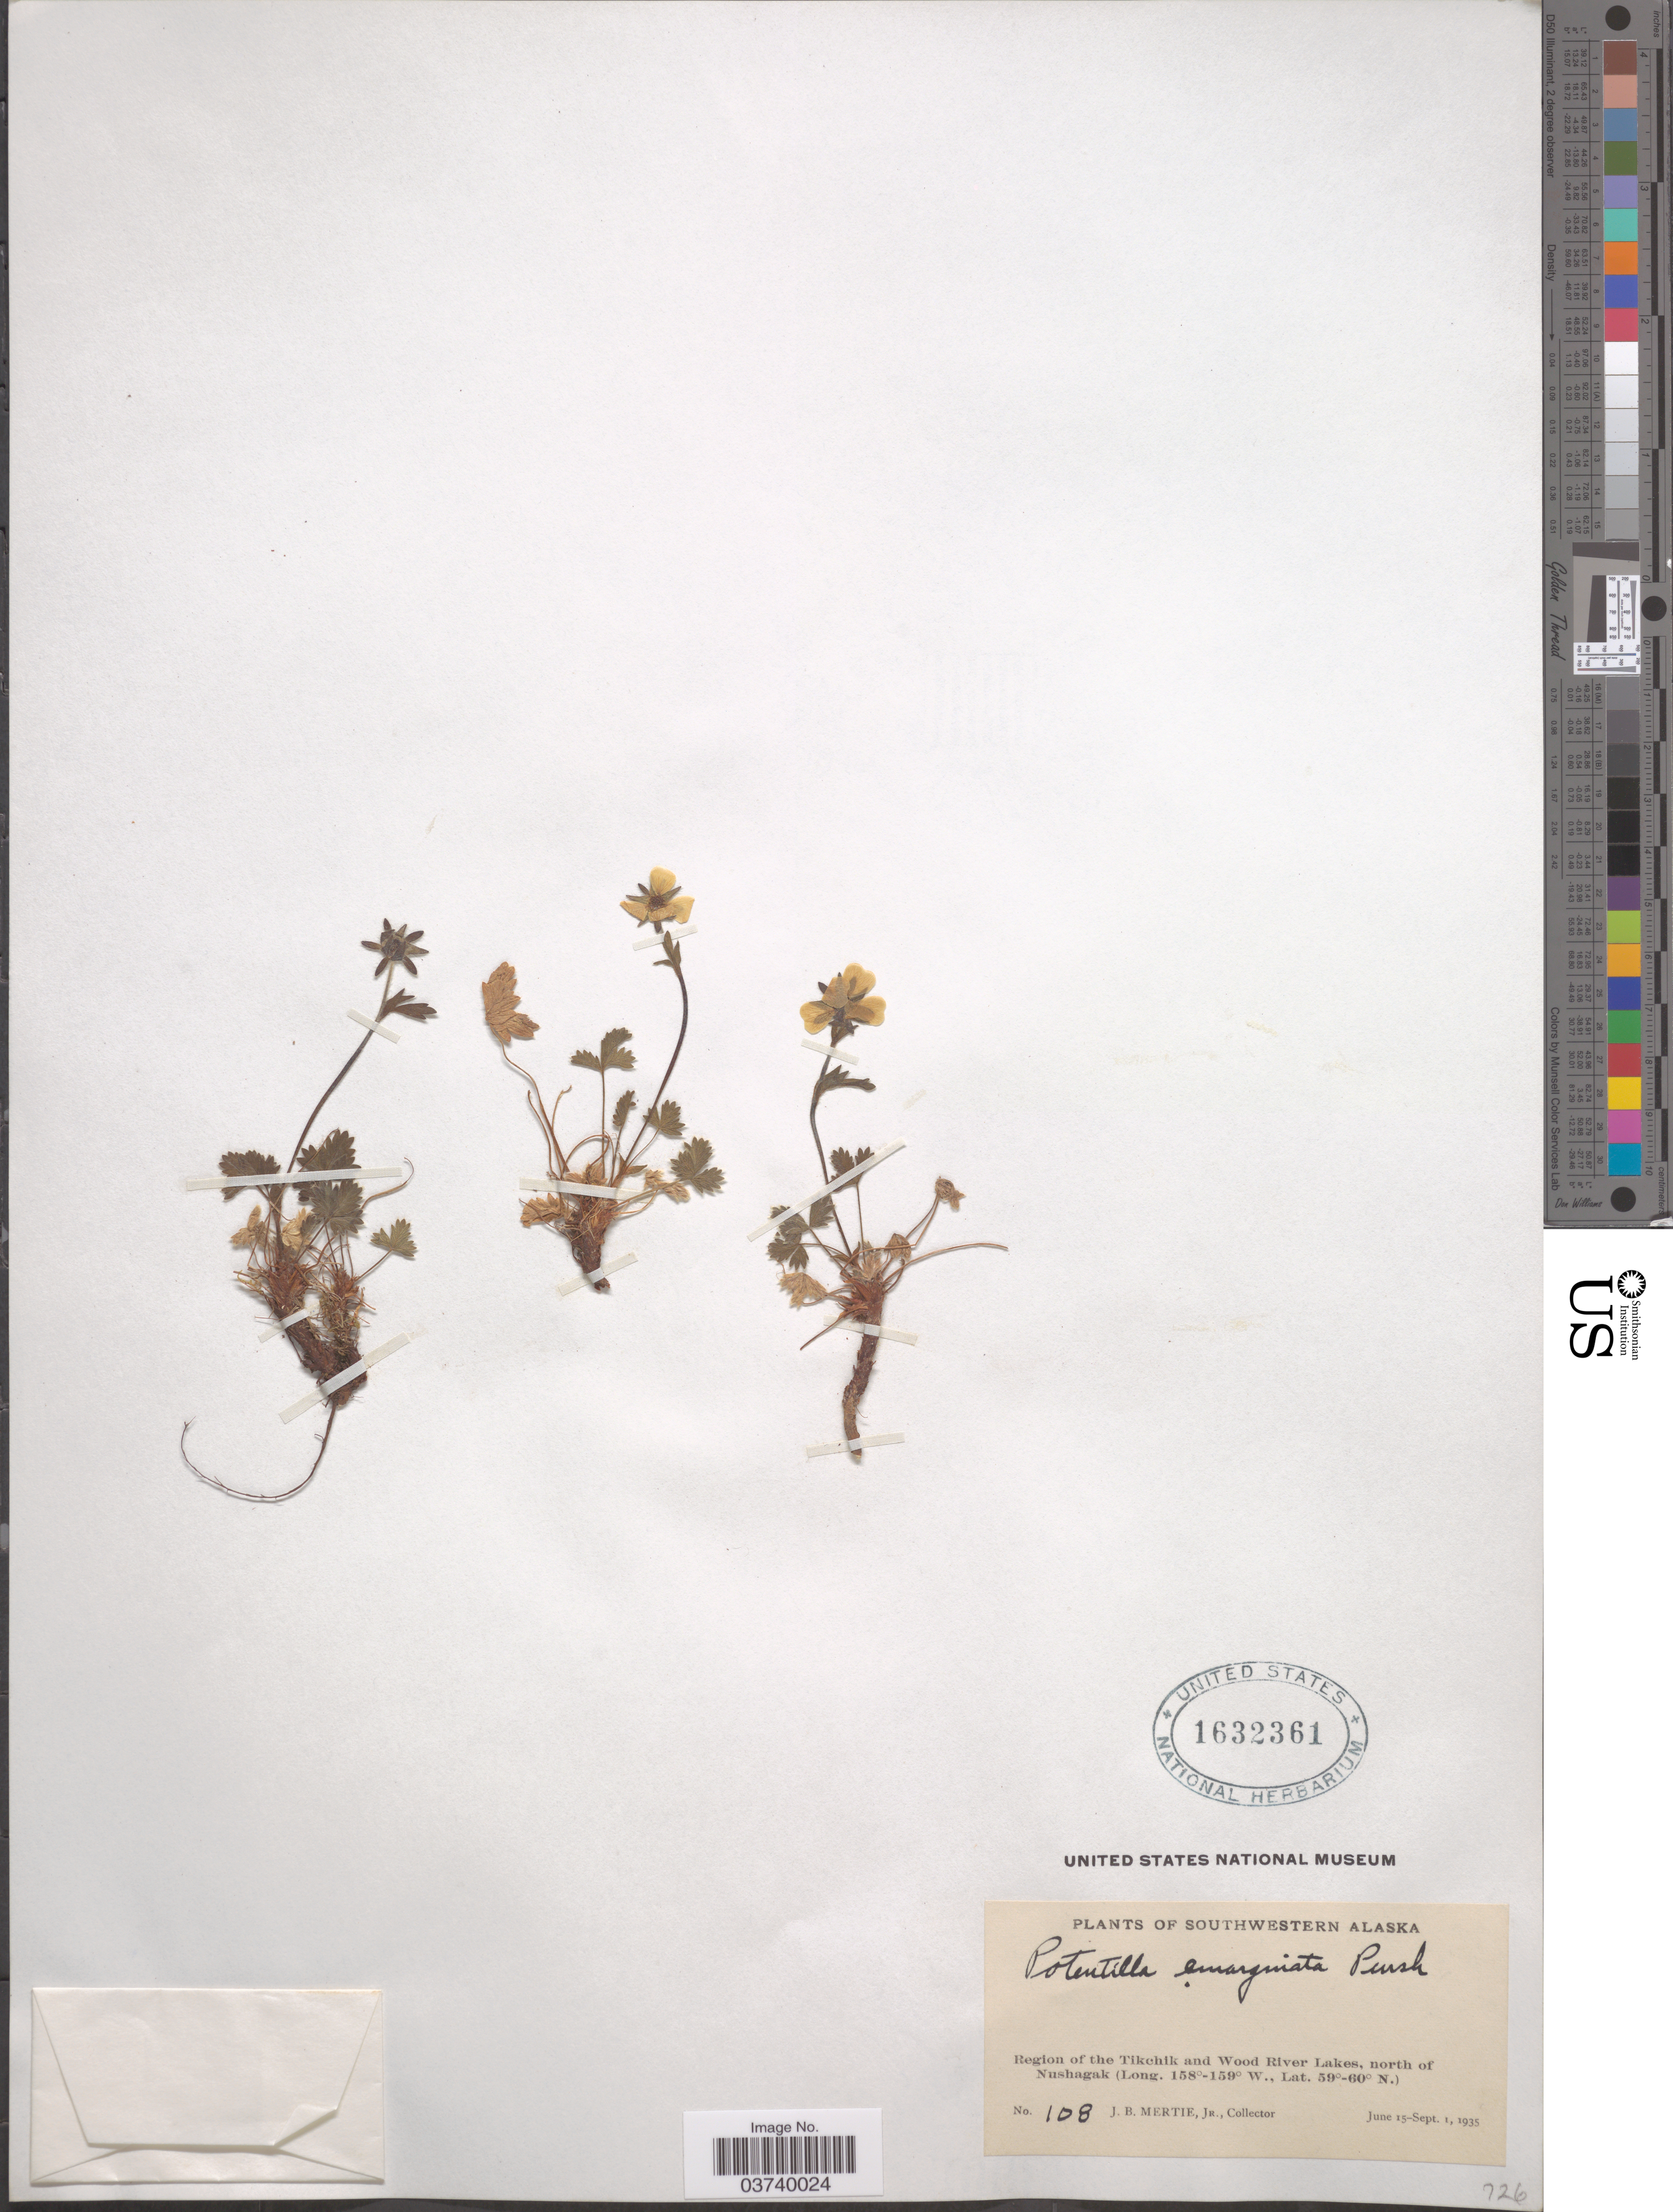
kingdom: Plantae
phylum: Tracheophyta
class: Magnoliopsida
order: Rosales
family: Rosaceae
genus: Potentilla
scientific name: Potentilla hyparctica subsp. hyparctica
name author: Malte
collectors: J. Mertie Jr.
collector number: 108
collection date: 1935-06-15/1935-09-01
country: United States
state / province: Alaska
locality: Southwestern Alaska. Region of the Tichik and Wood River Lakes, north of Nushagak.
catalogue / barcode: US 1632361